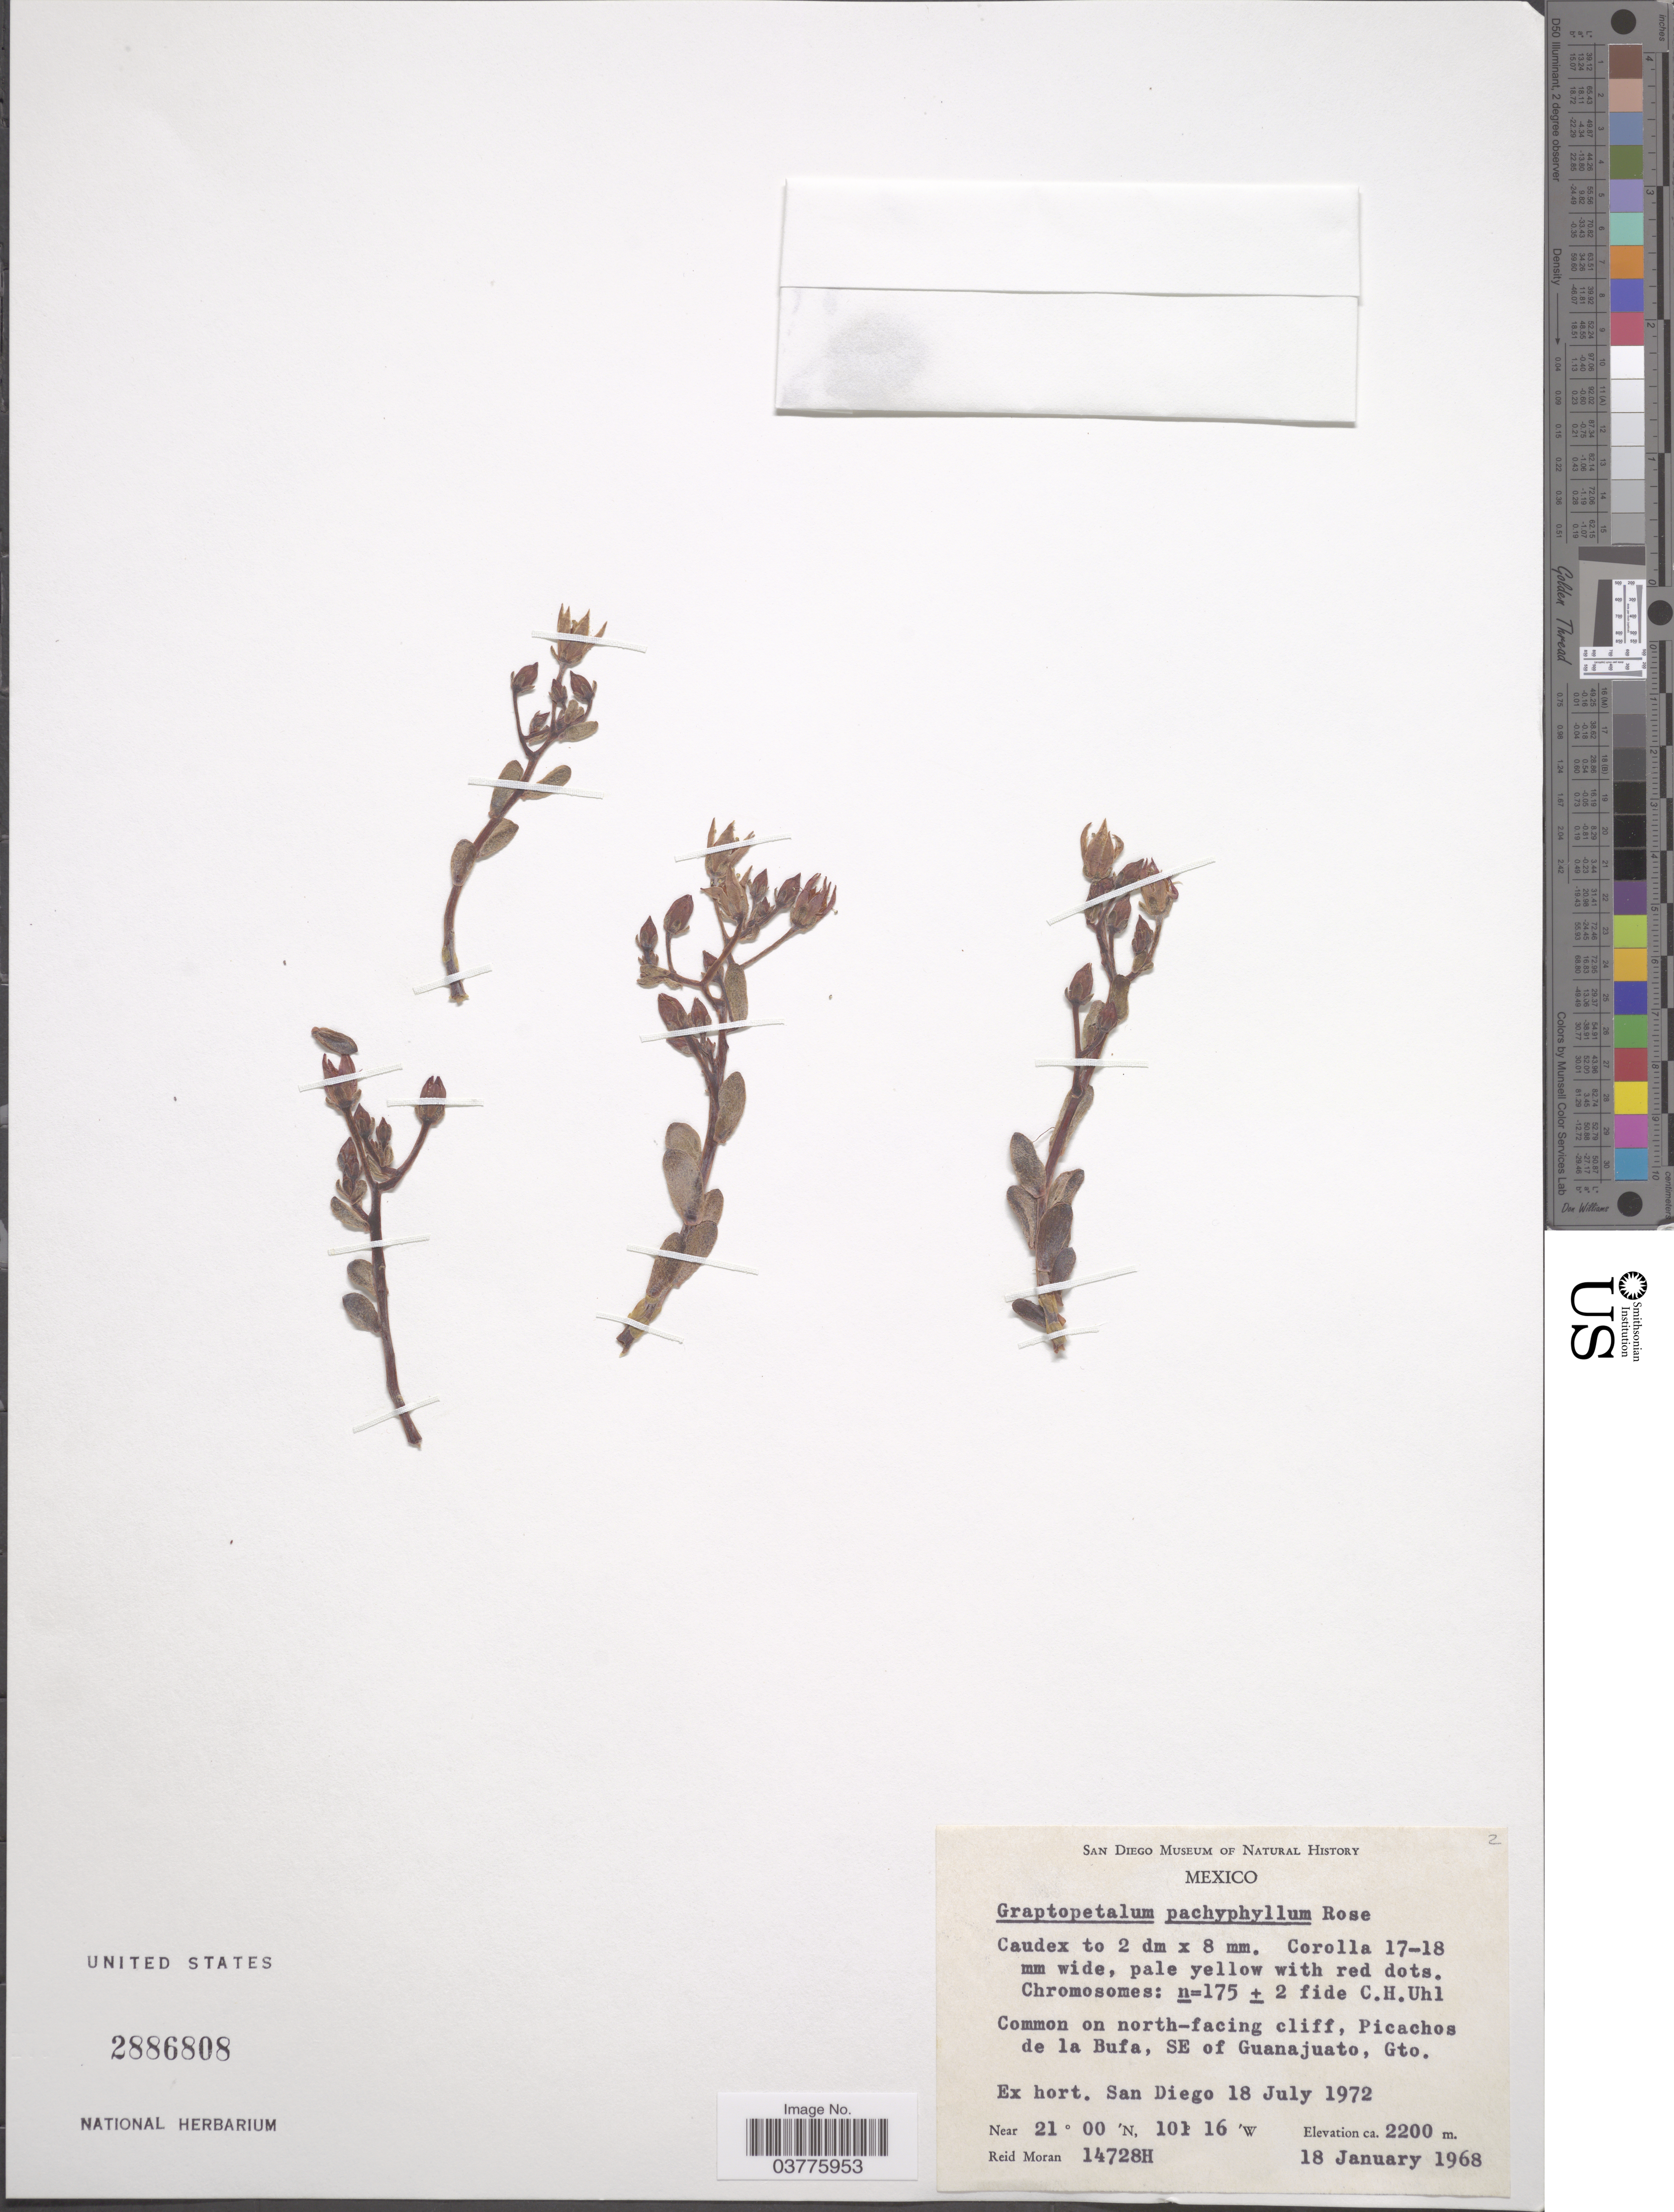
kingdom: Plantae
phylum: Tracheophyta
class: Magnoliopsida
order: Saxifragales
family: Crassulaceae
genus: Graptopetalum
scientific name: Graptopetalum pachyphyllum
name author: Rose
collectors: R. Moran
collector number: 14728H?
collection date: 1972-07-18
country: United States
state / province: California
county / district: San Diego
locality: Ex hort. San Diego.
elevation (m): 2200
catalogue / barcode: US 2886808